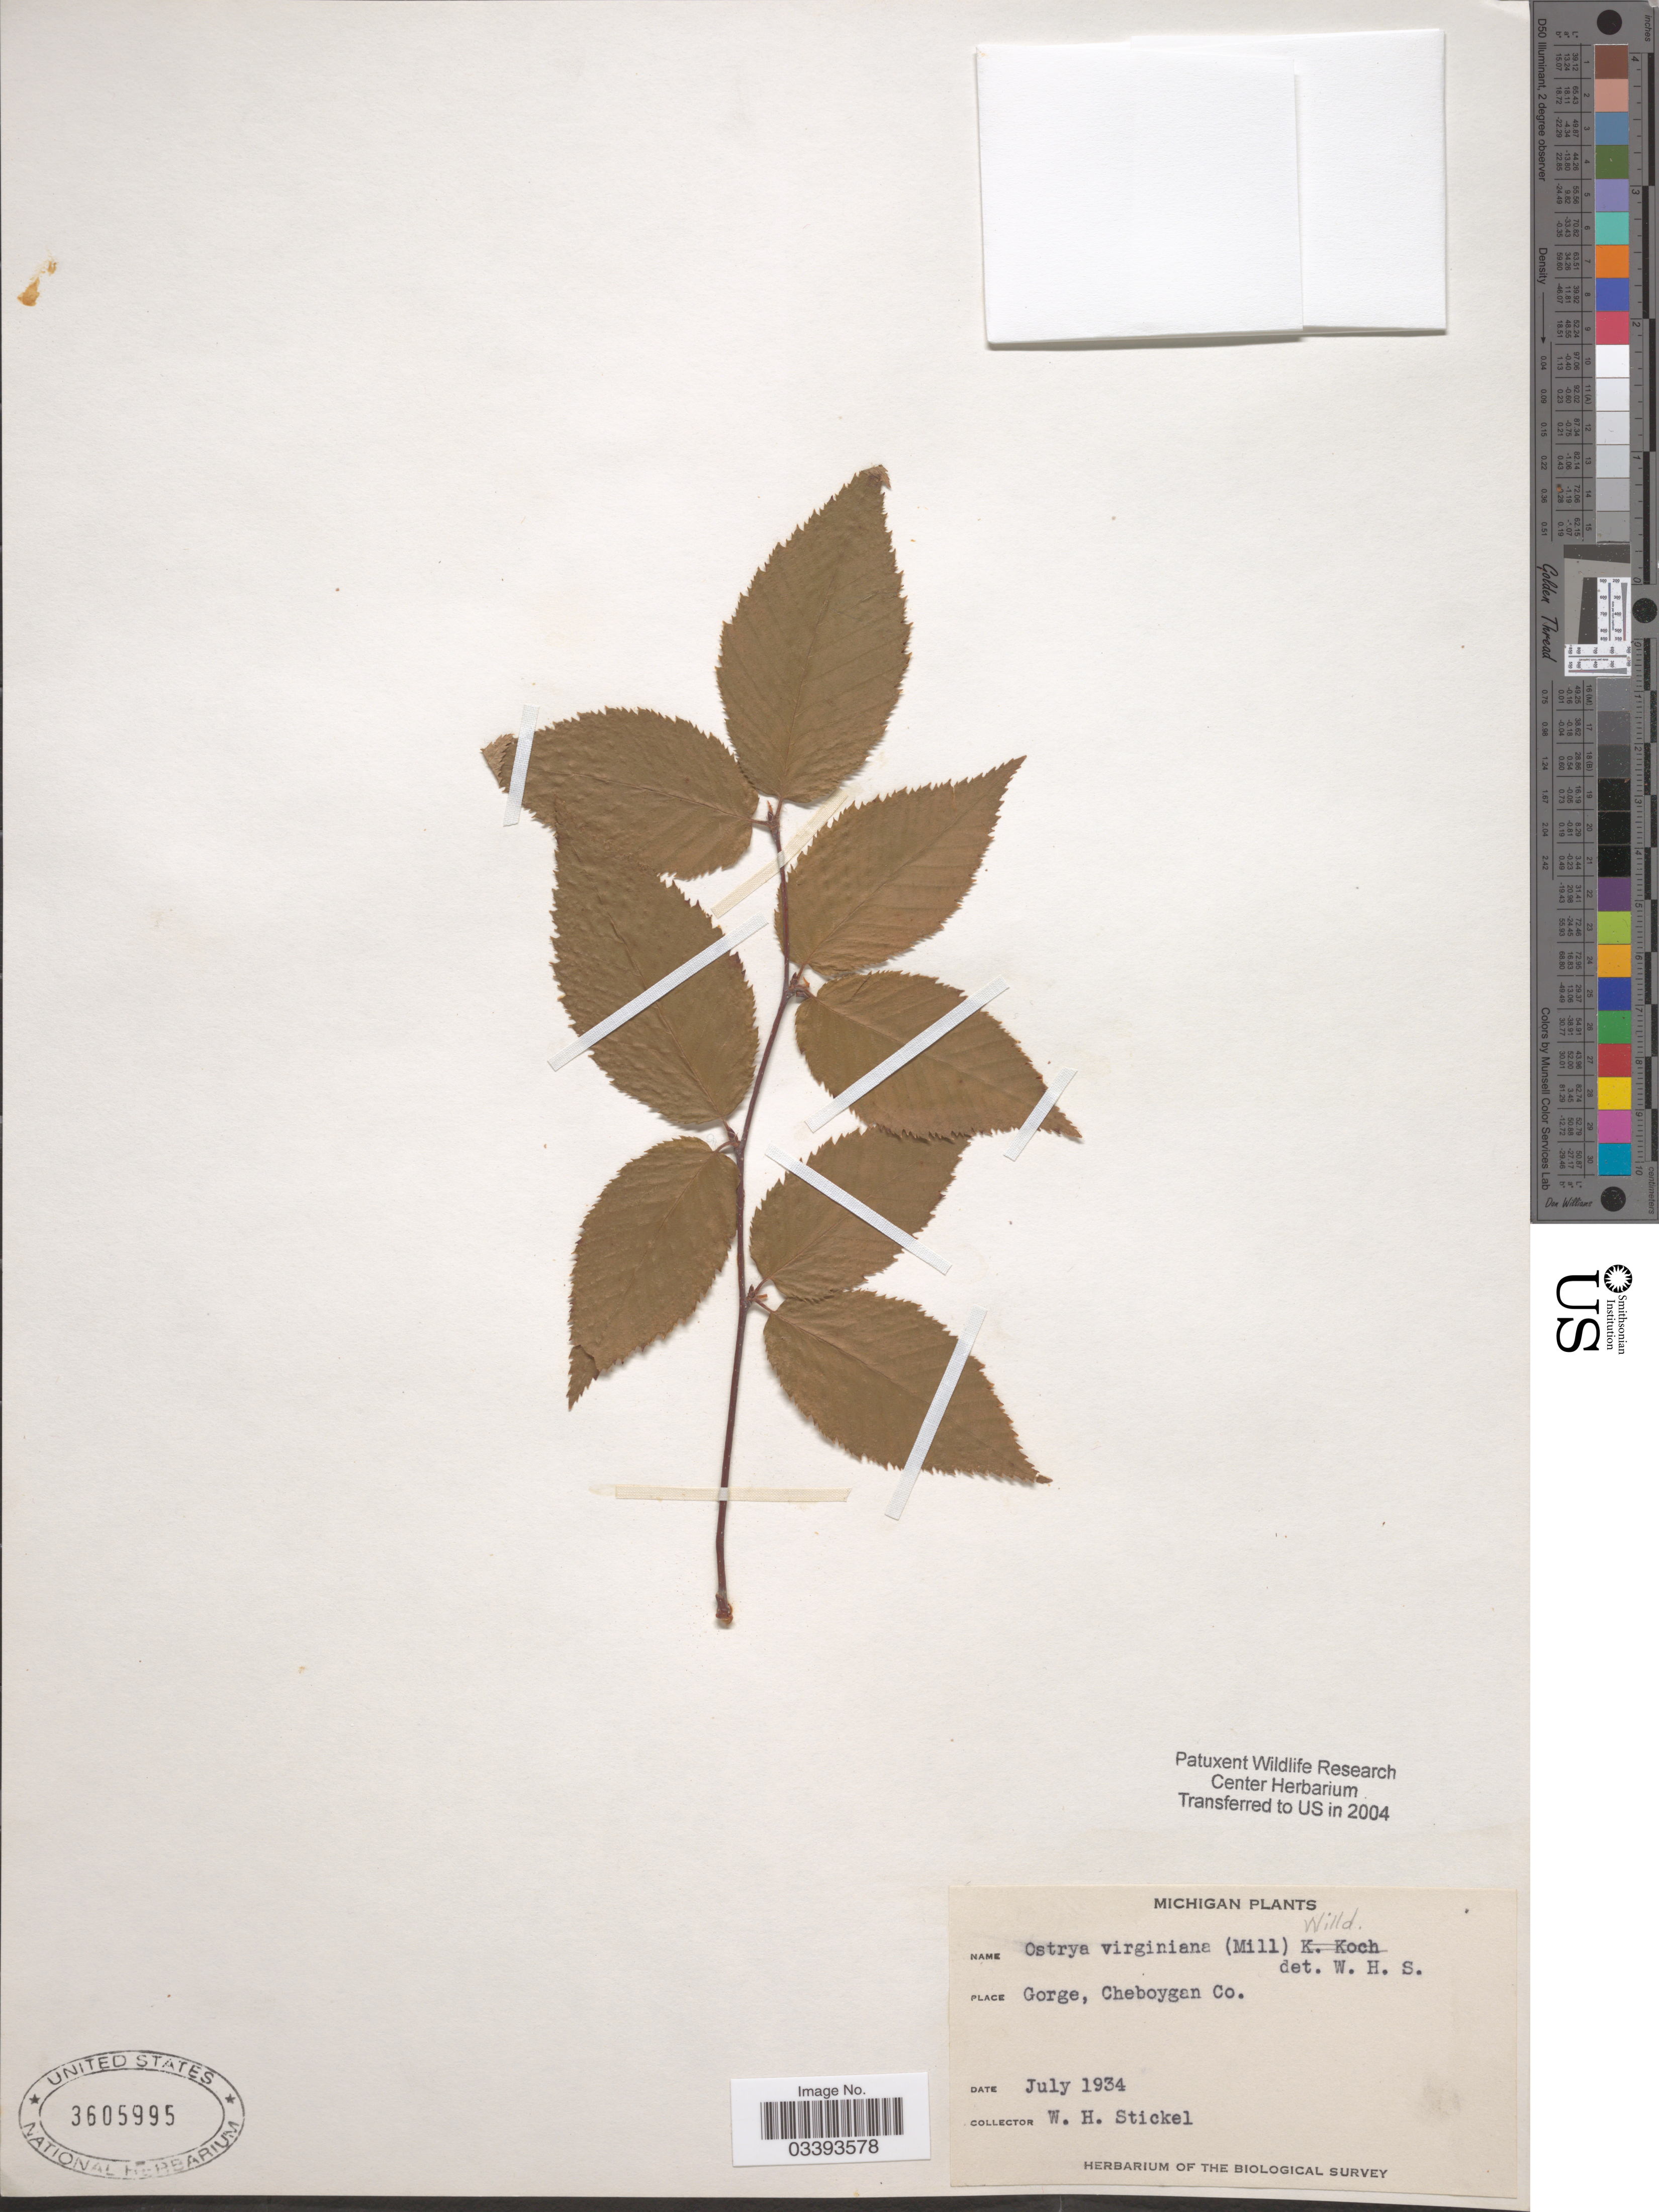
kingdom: Plantae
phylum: Tracheophyta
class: Magnoliopsida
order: Fagales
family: Betulaceae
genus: Ostrya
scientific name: Ostrya virginiana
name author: (Mill.) K. Koch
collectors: W. Stickel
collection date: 1934-07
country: United States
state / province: Michigan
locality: Gorge, Cheboygan Co.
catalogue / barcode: US 3605995